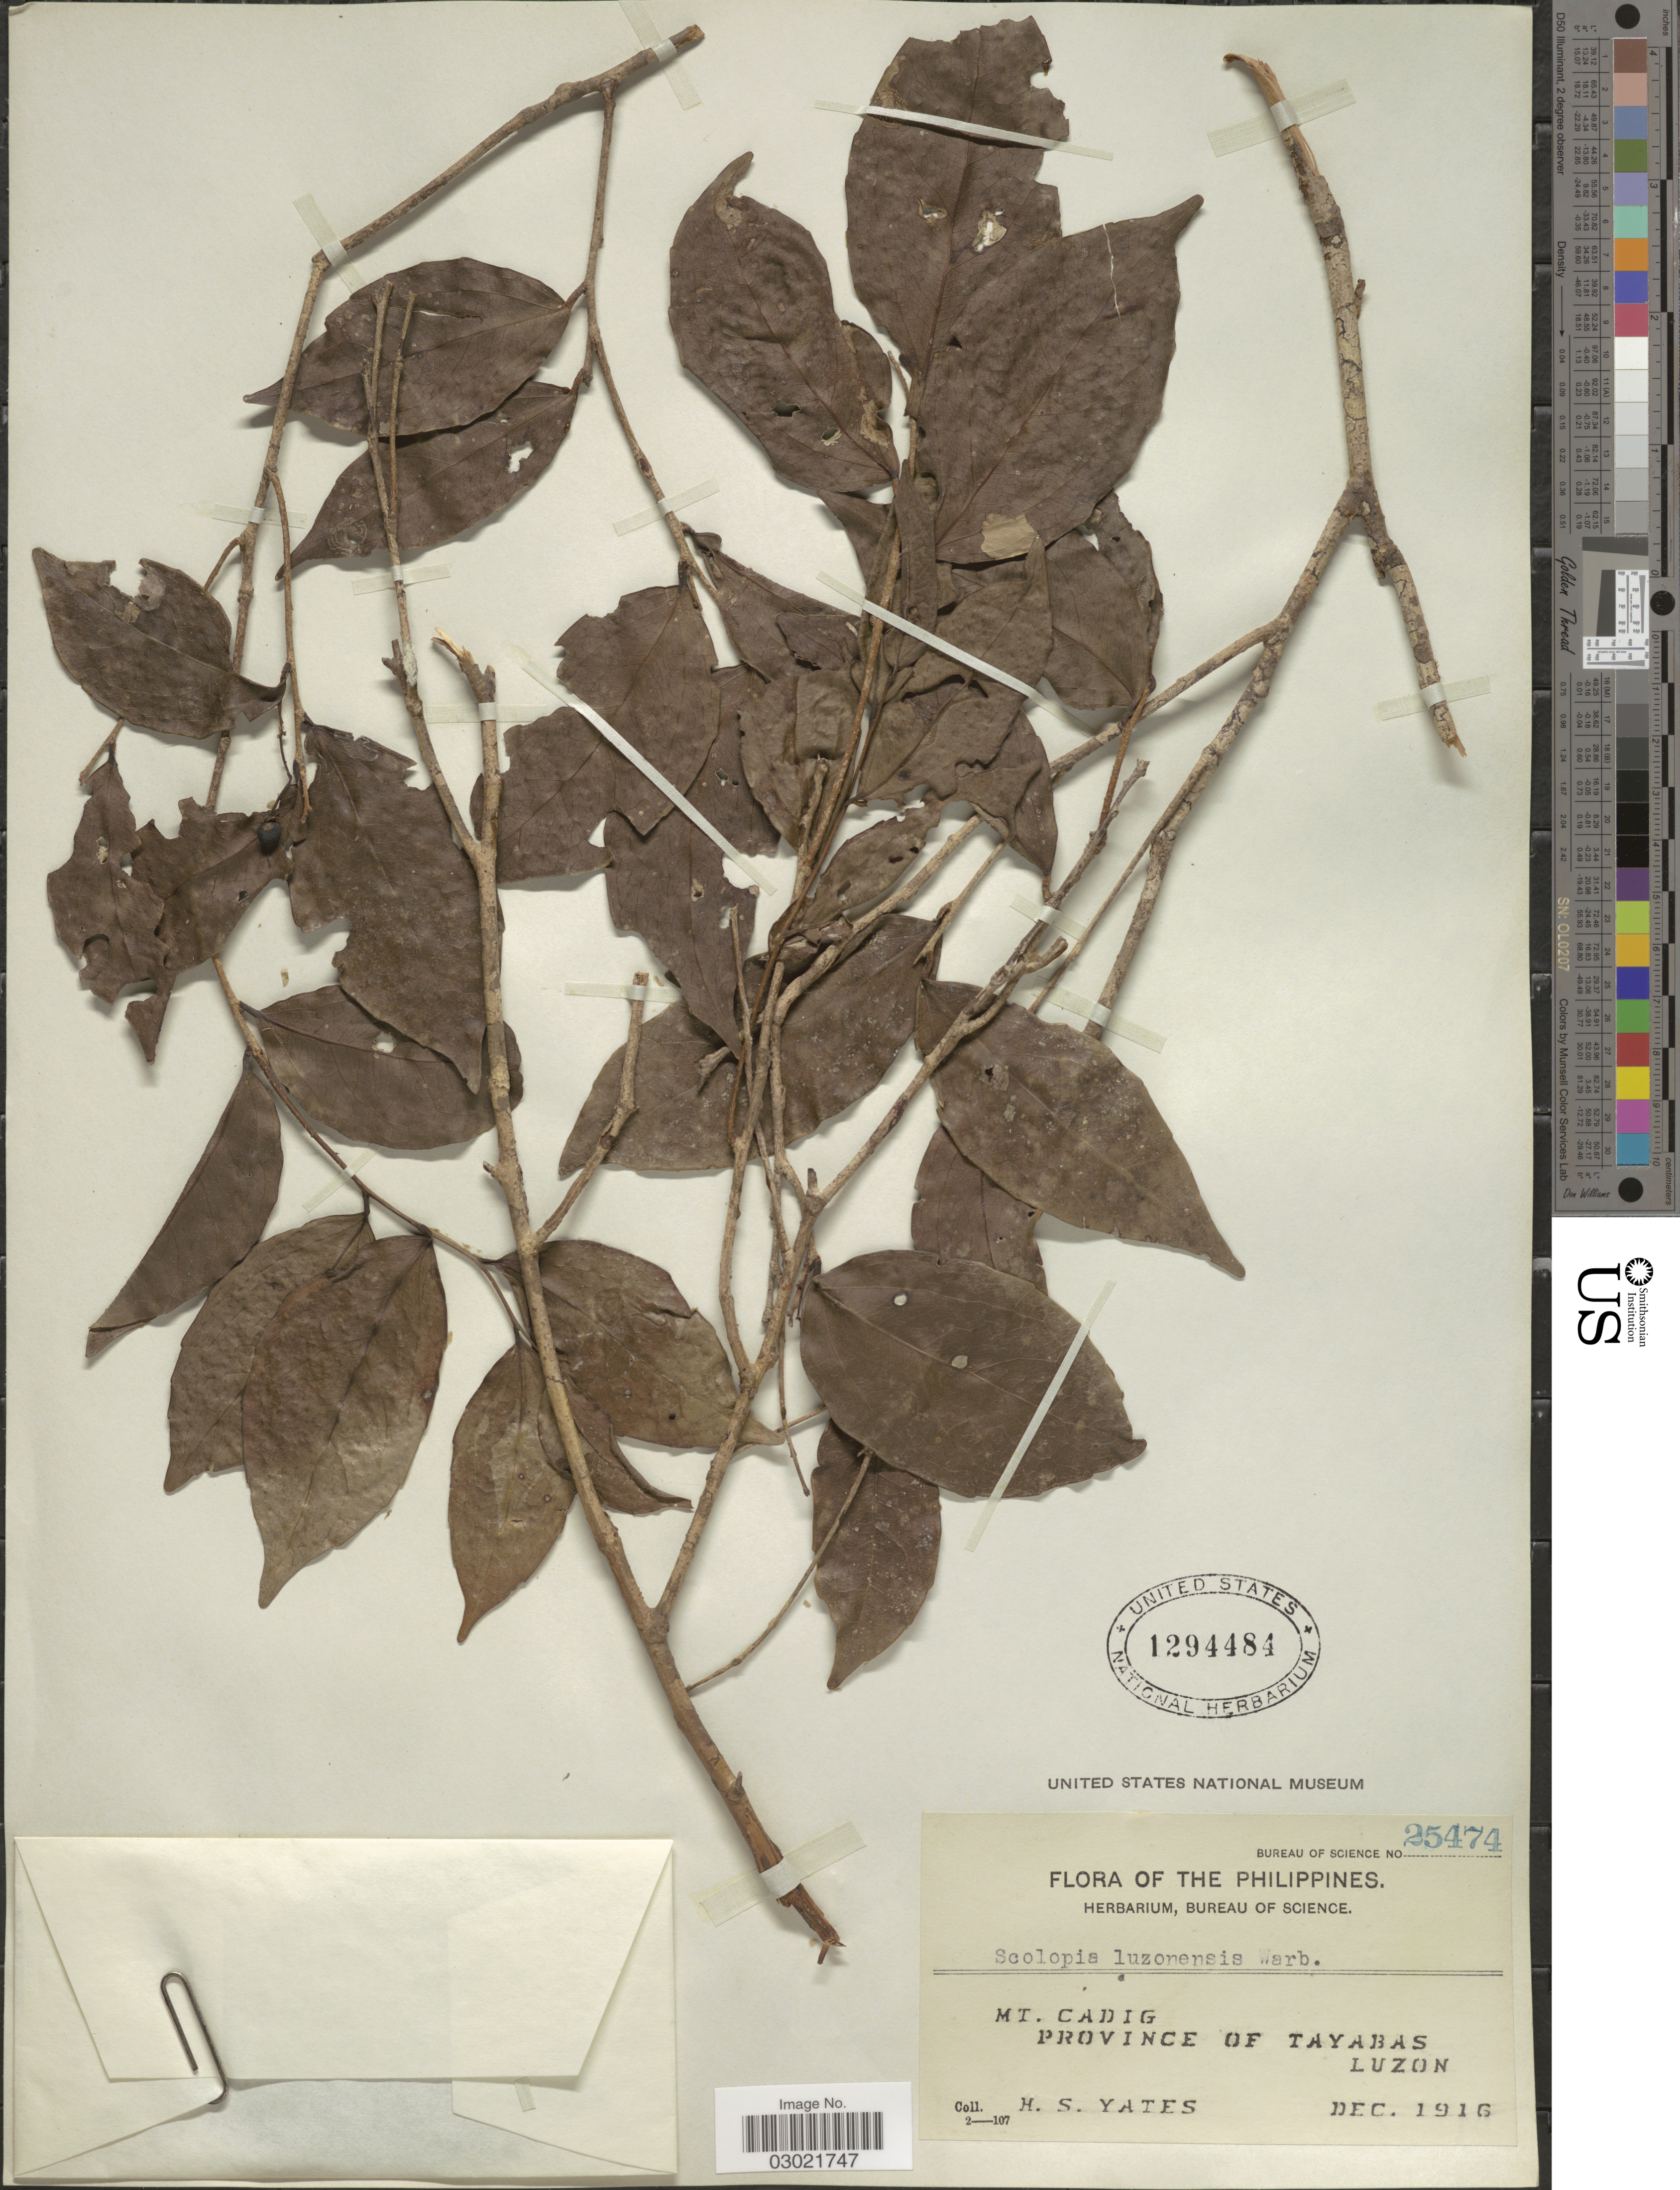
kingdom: Plantae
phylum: Tracheophyta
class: Magnoliopsida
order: Malpighiales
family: Salicaceae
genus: Scolopia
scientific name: Scolopia luzonensis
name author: (C. Presl) Warb.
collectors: H. S. Yates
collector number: Bureau of Science 25474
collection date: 1916-12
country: Philippines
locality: Mt. Cadig, Province of Tayabas, Luzon.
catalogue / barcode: US 1294484